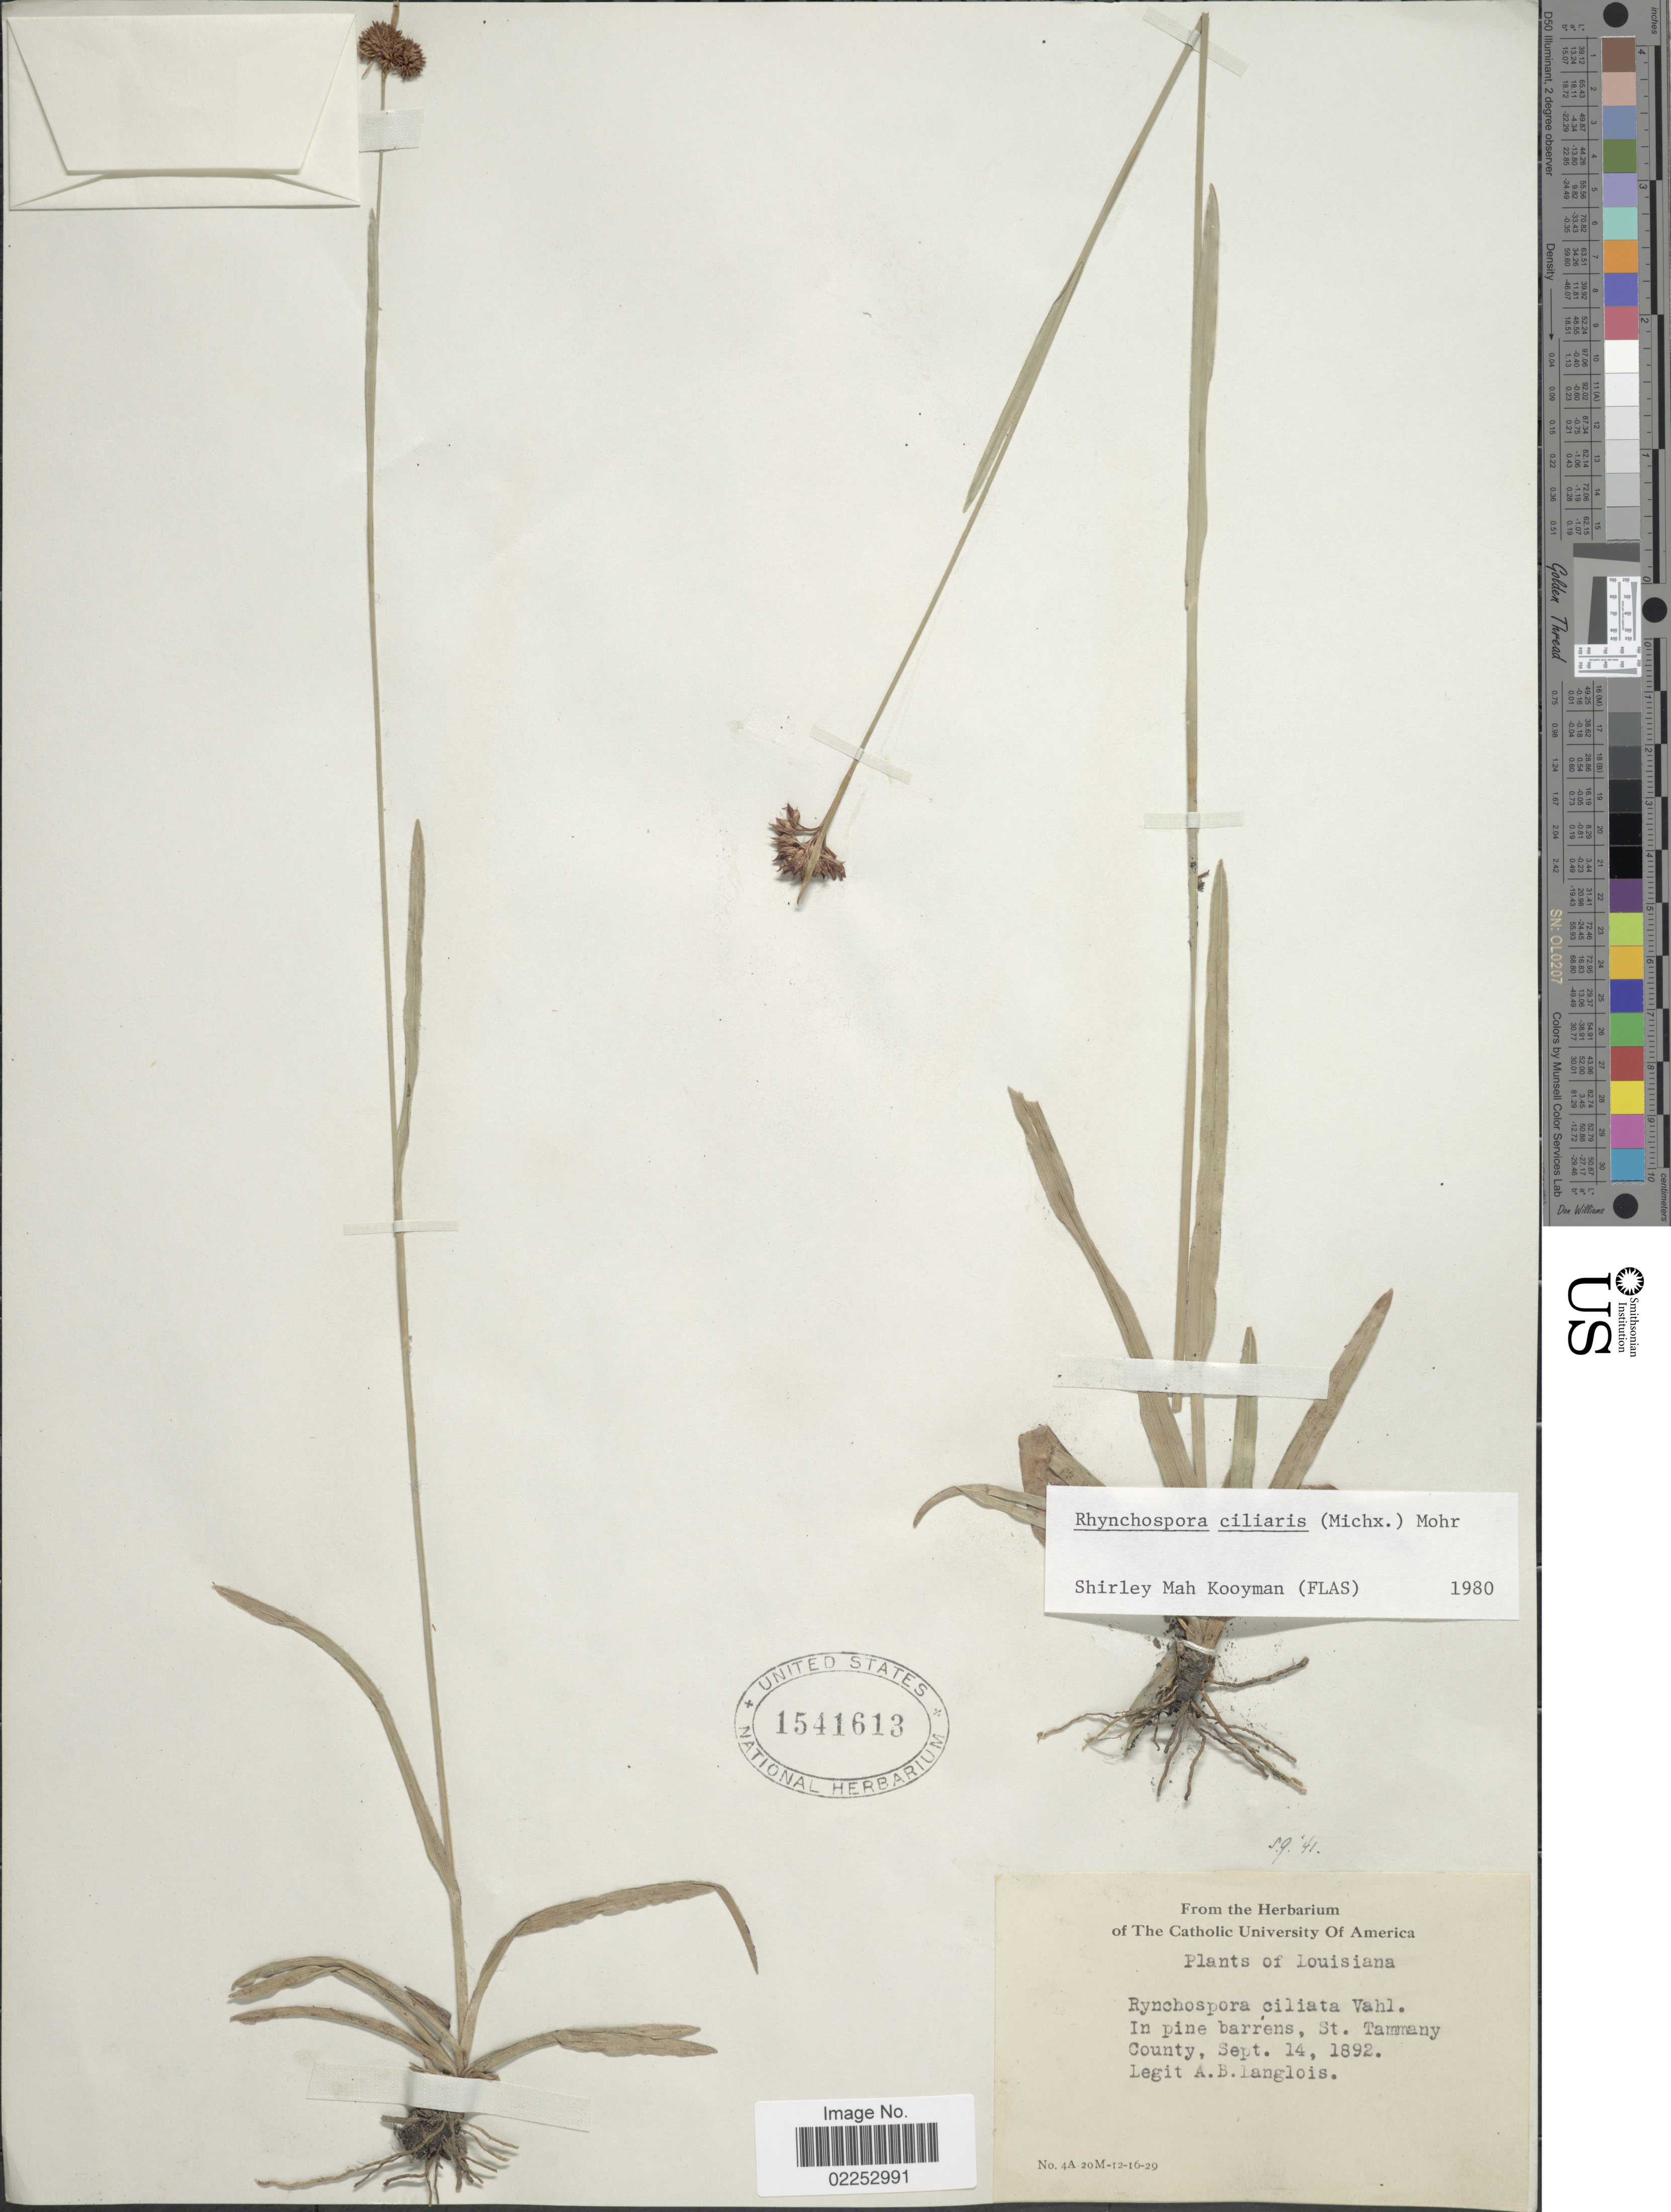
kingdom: Plantae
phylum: Tracheophyta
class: Liliopsida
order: Poales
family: Cyperaceae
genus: Rhynchospora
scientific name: Rhynchospora ciliaris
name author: (Michx.) C. Mohr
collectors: A. Langlois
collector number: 4A-20M-12-16-29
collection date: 1892-09-14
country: United States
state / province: Louisiana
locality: St. Tammany County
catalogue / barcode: US 1541613